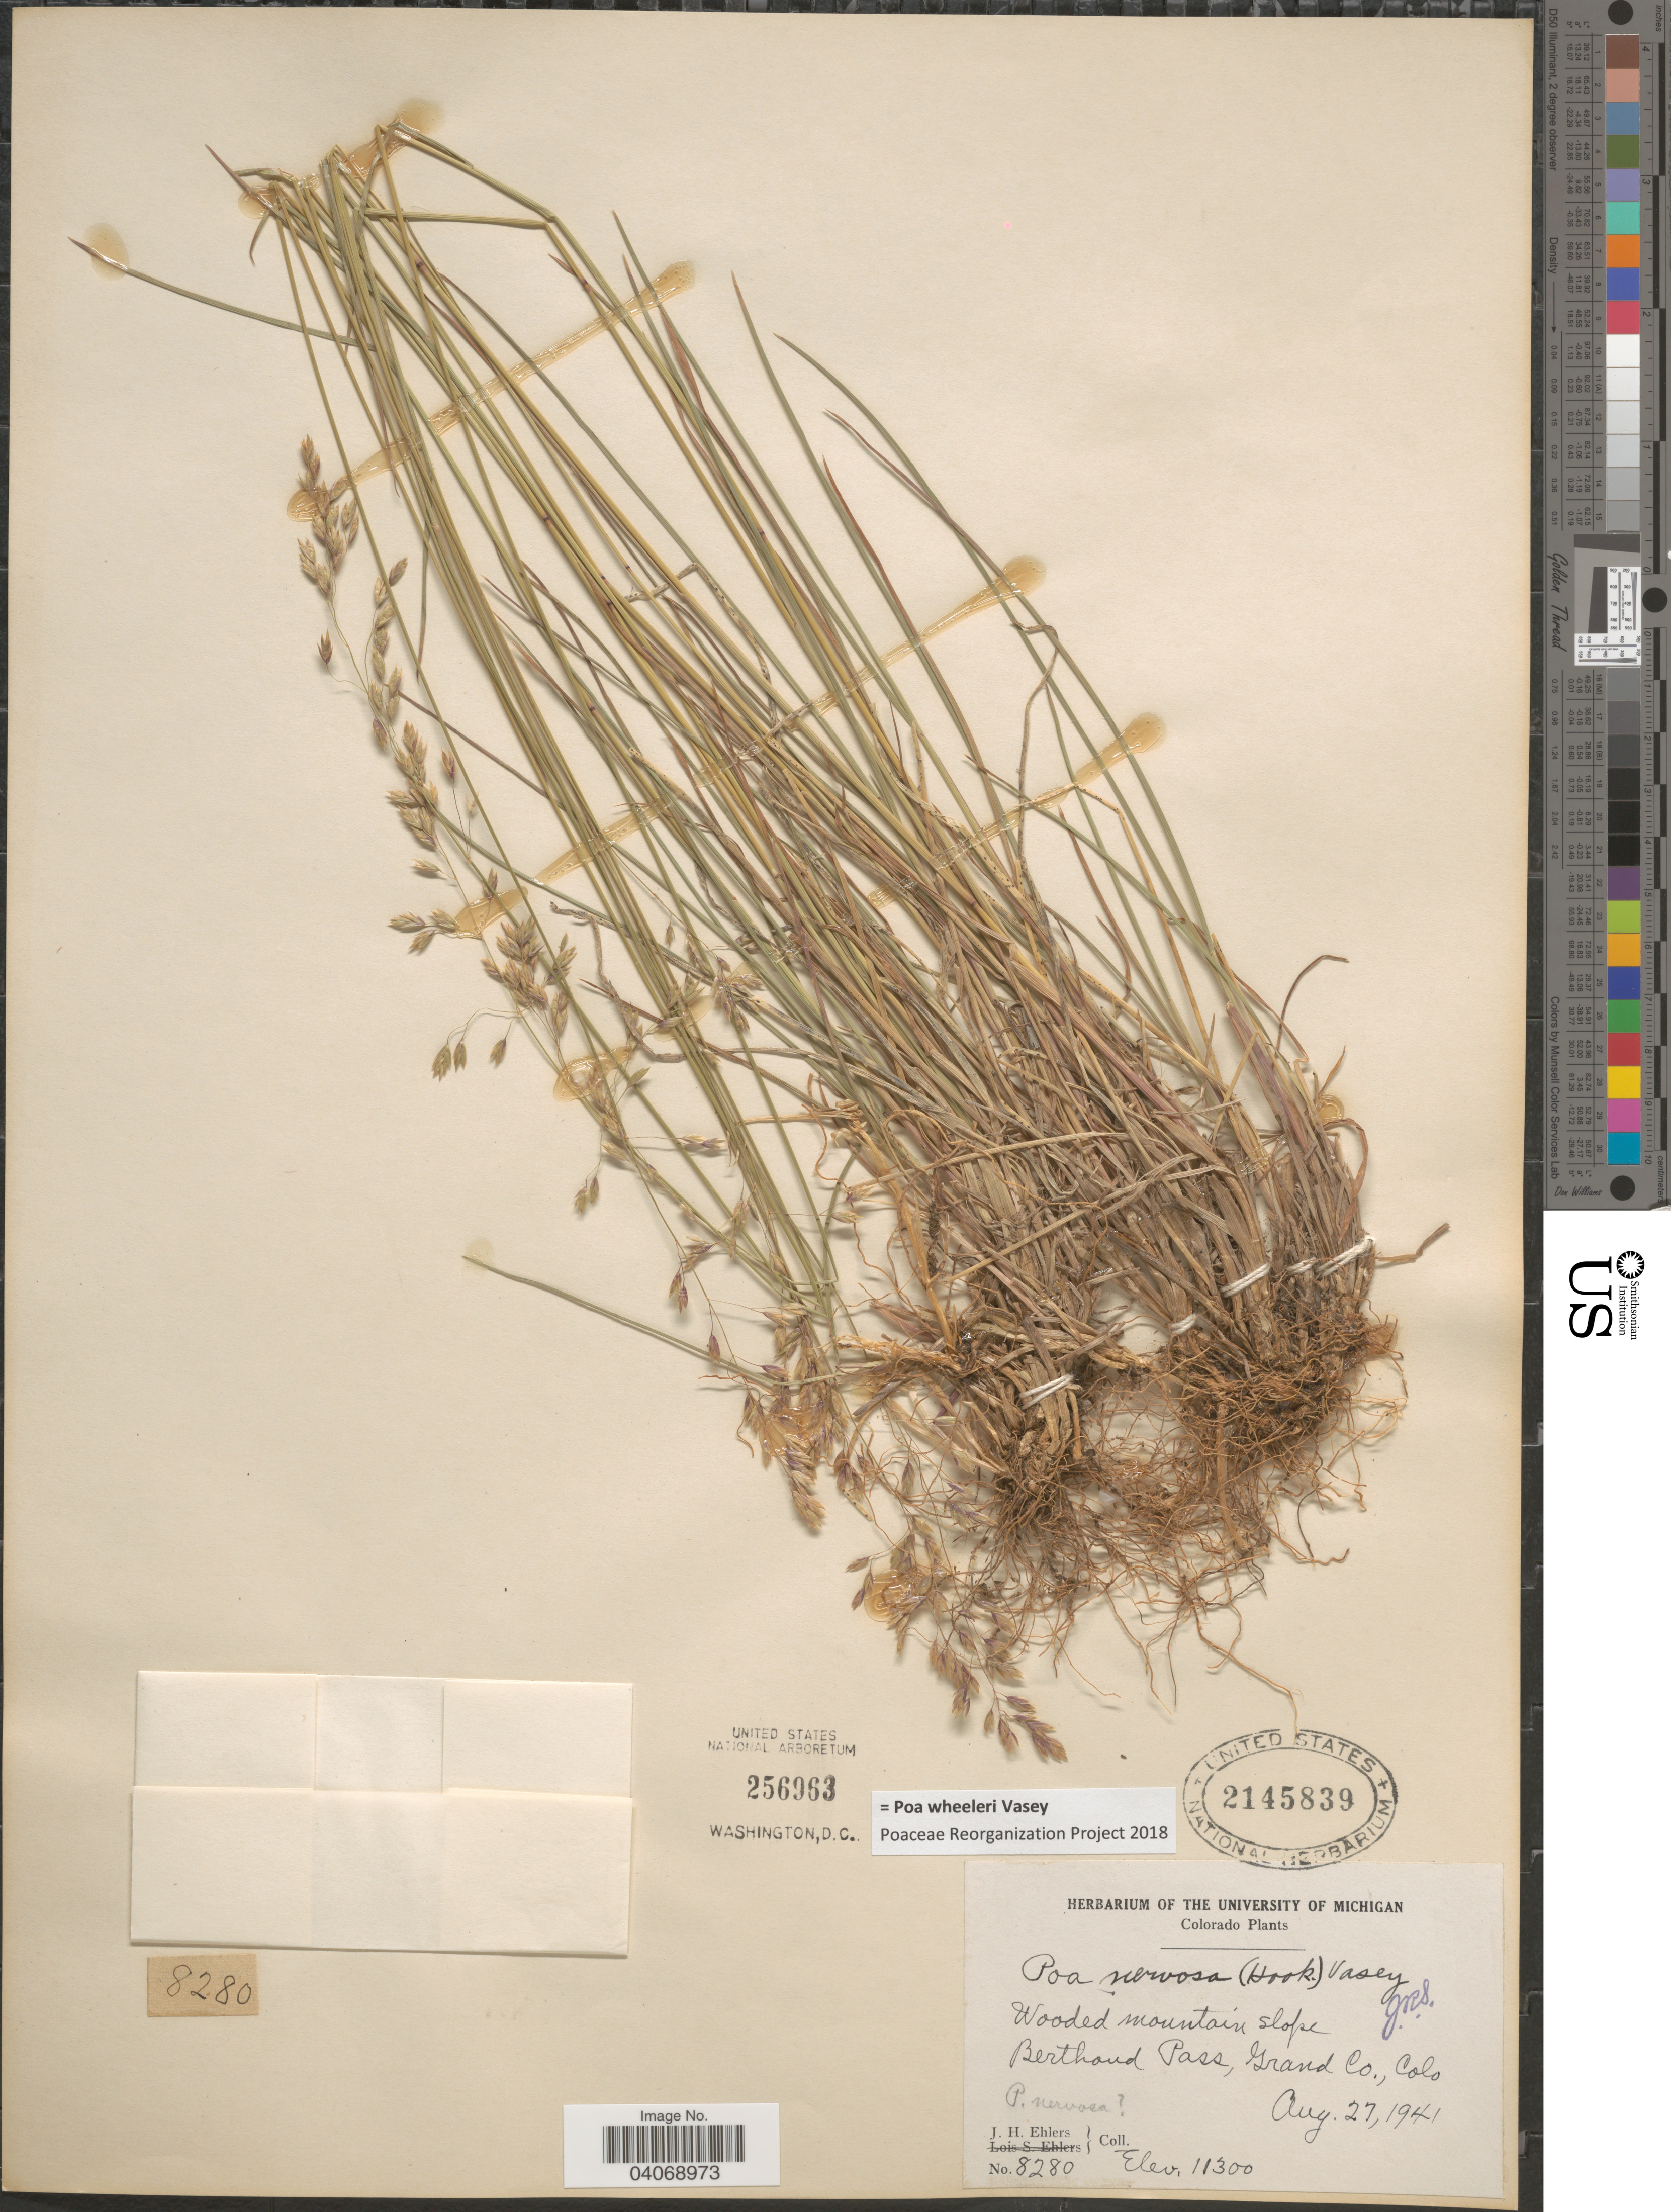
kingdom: Plantae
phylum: Tracheophyta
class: Liliopsida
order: Poales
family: Poaceae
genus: Poa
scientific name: Poa wheeleri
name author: Vasey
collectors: J. H. Ehlers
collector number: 8280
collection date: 1941-08-27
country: United States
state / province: Colorado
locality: Wooded mountain slope. Berthoud Pass, Grand Co.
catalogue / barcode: US 2145839